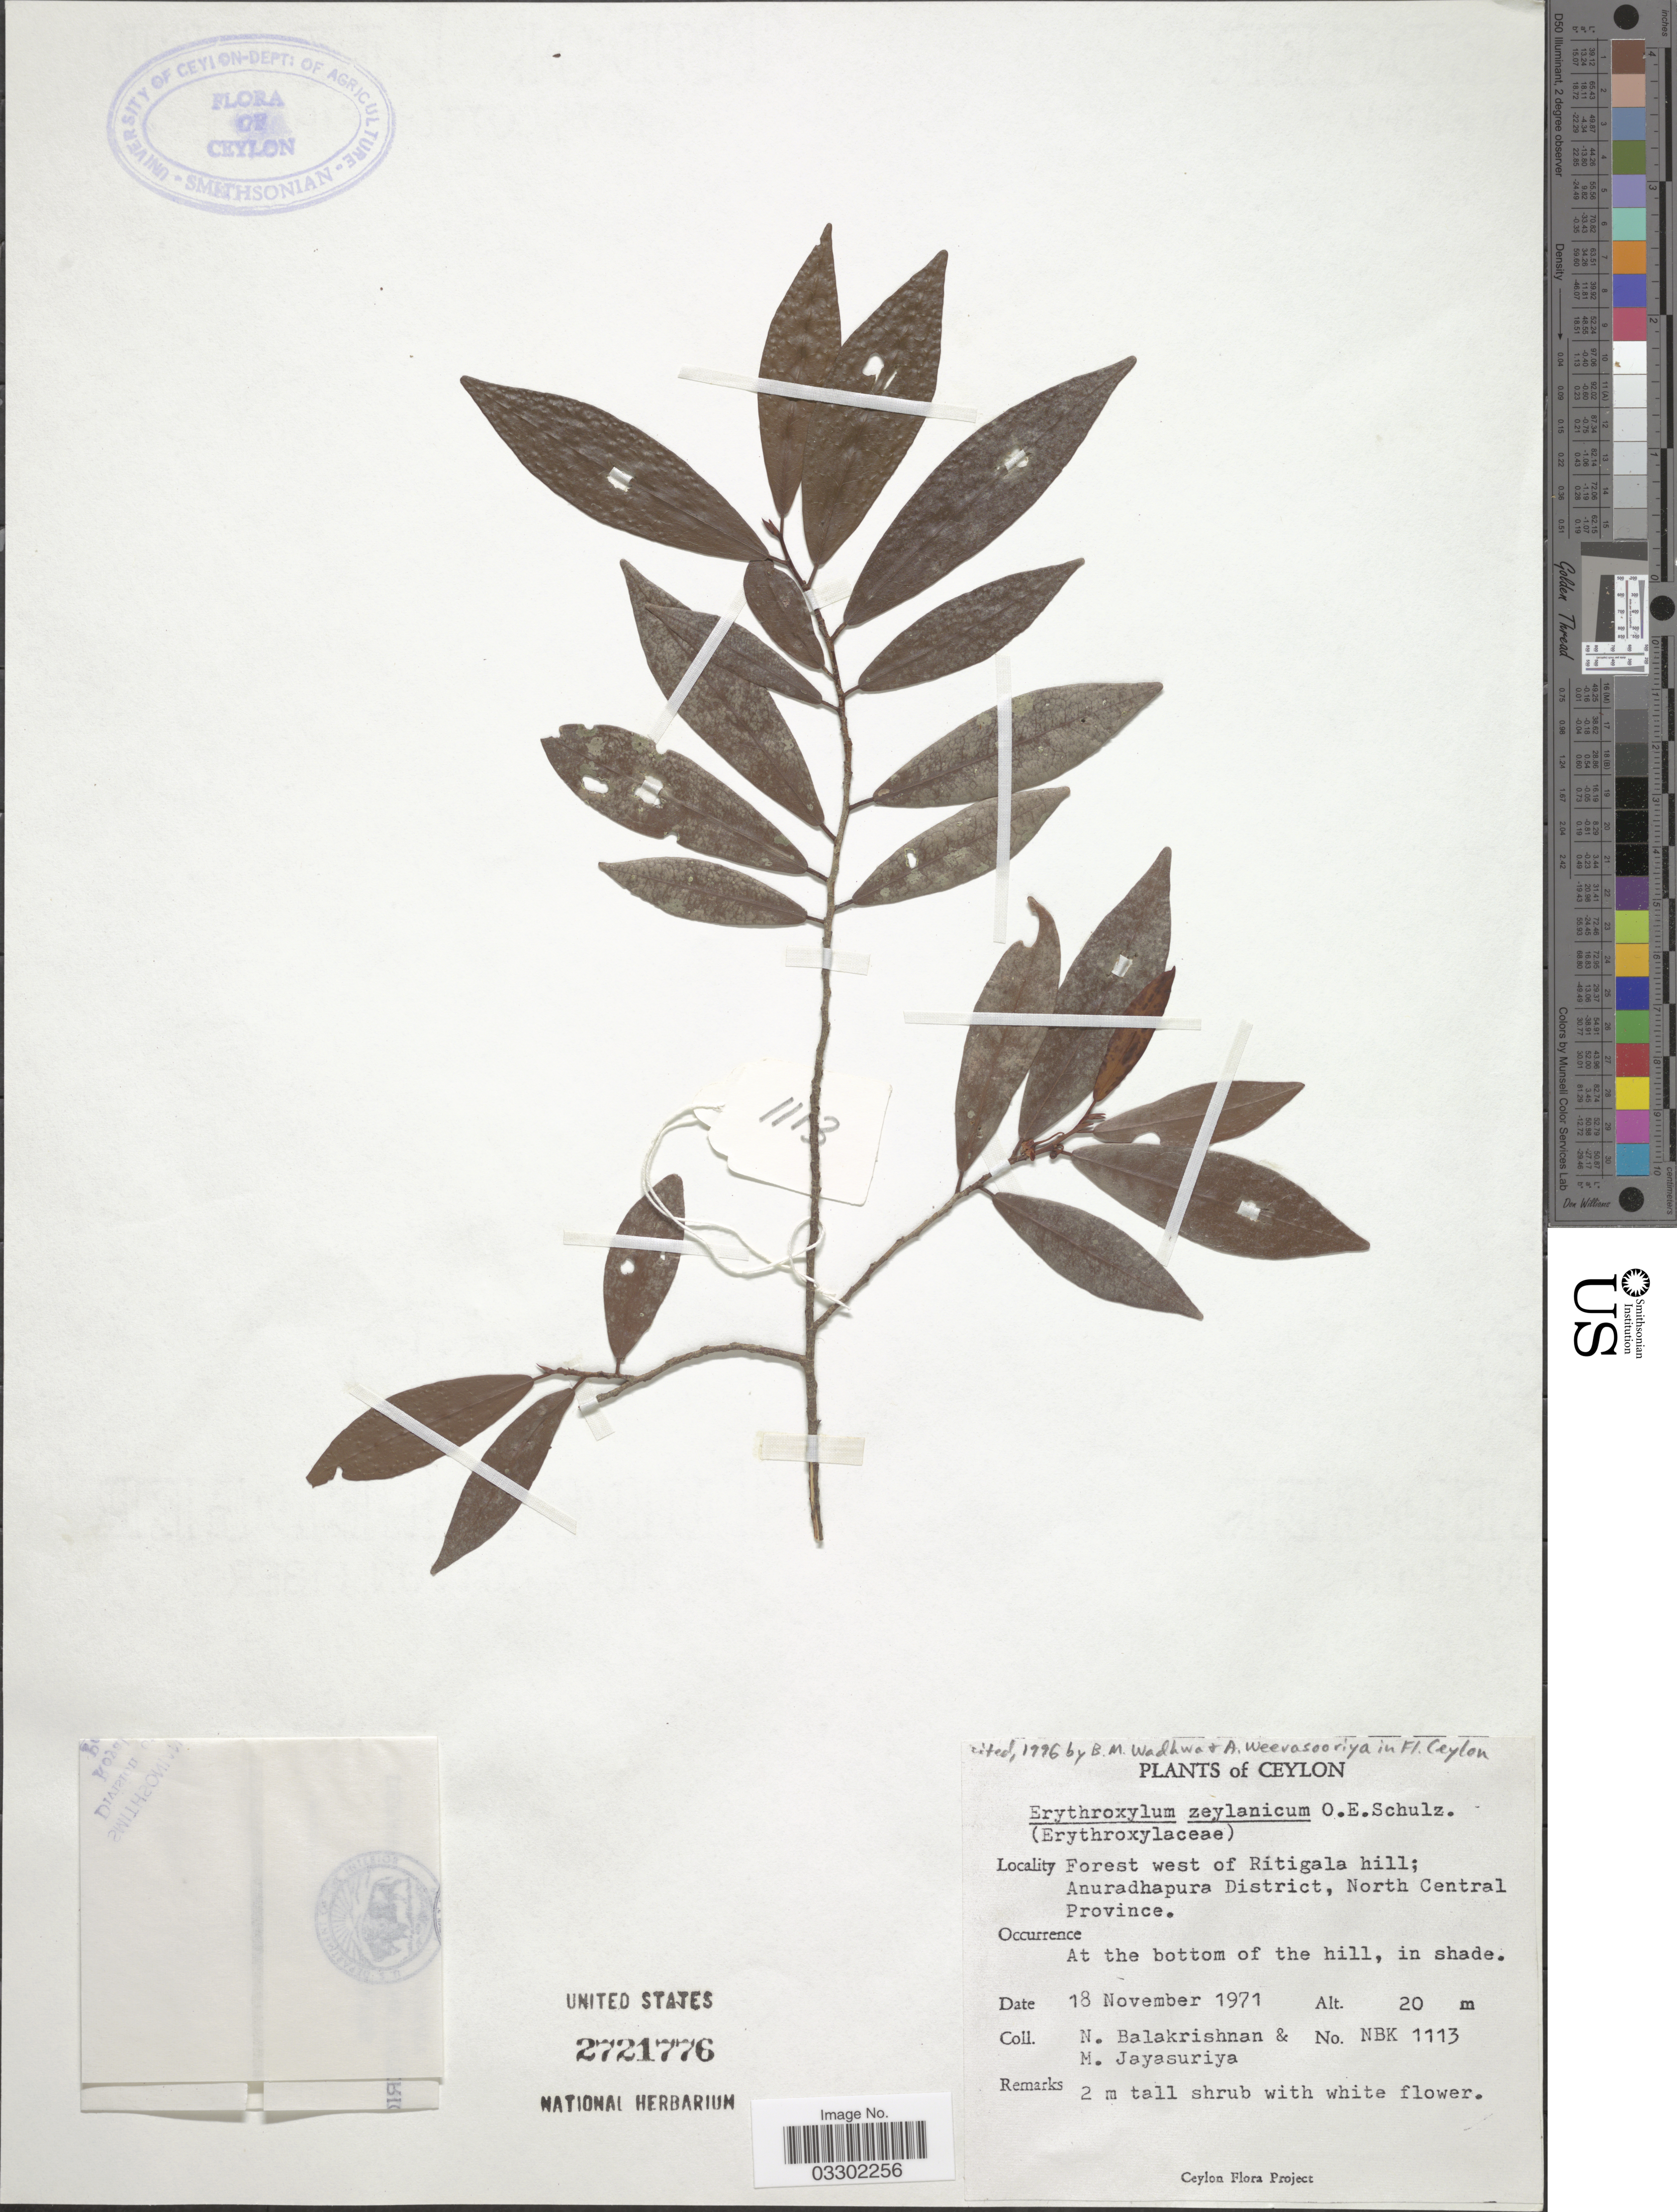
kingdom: Plantae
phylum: Tracheophyta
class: Magnoliopsida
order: Malpighiales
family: Erythroxylaceae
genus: Erythroxylum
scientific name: Erythroxylum zeylanicum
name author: O.E. Schulz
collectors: N. Balakrishnan & M. Jayasuriya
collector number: NBK1113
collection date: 1971-11-18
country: Sri Lanka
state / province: North Central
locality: Ceylon, Forest west of Ritigala hill; Anuradhapura District.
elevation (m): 20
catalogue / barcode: US 2721776